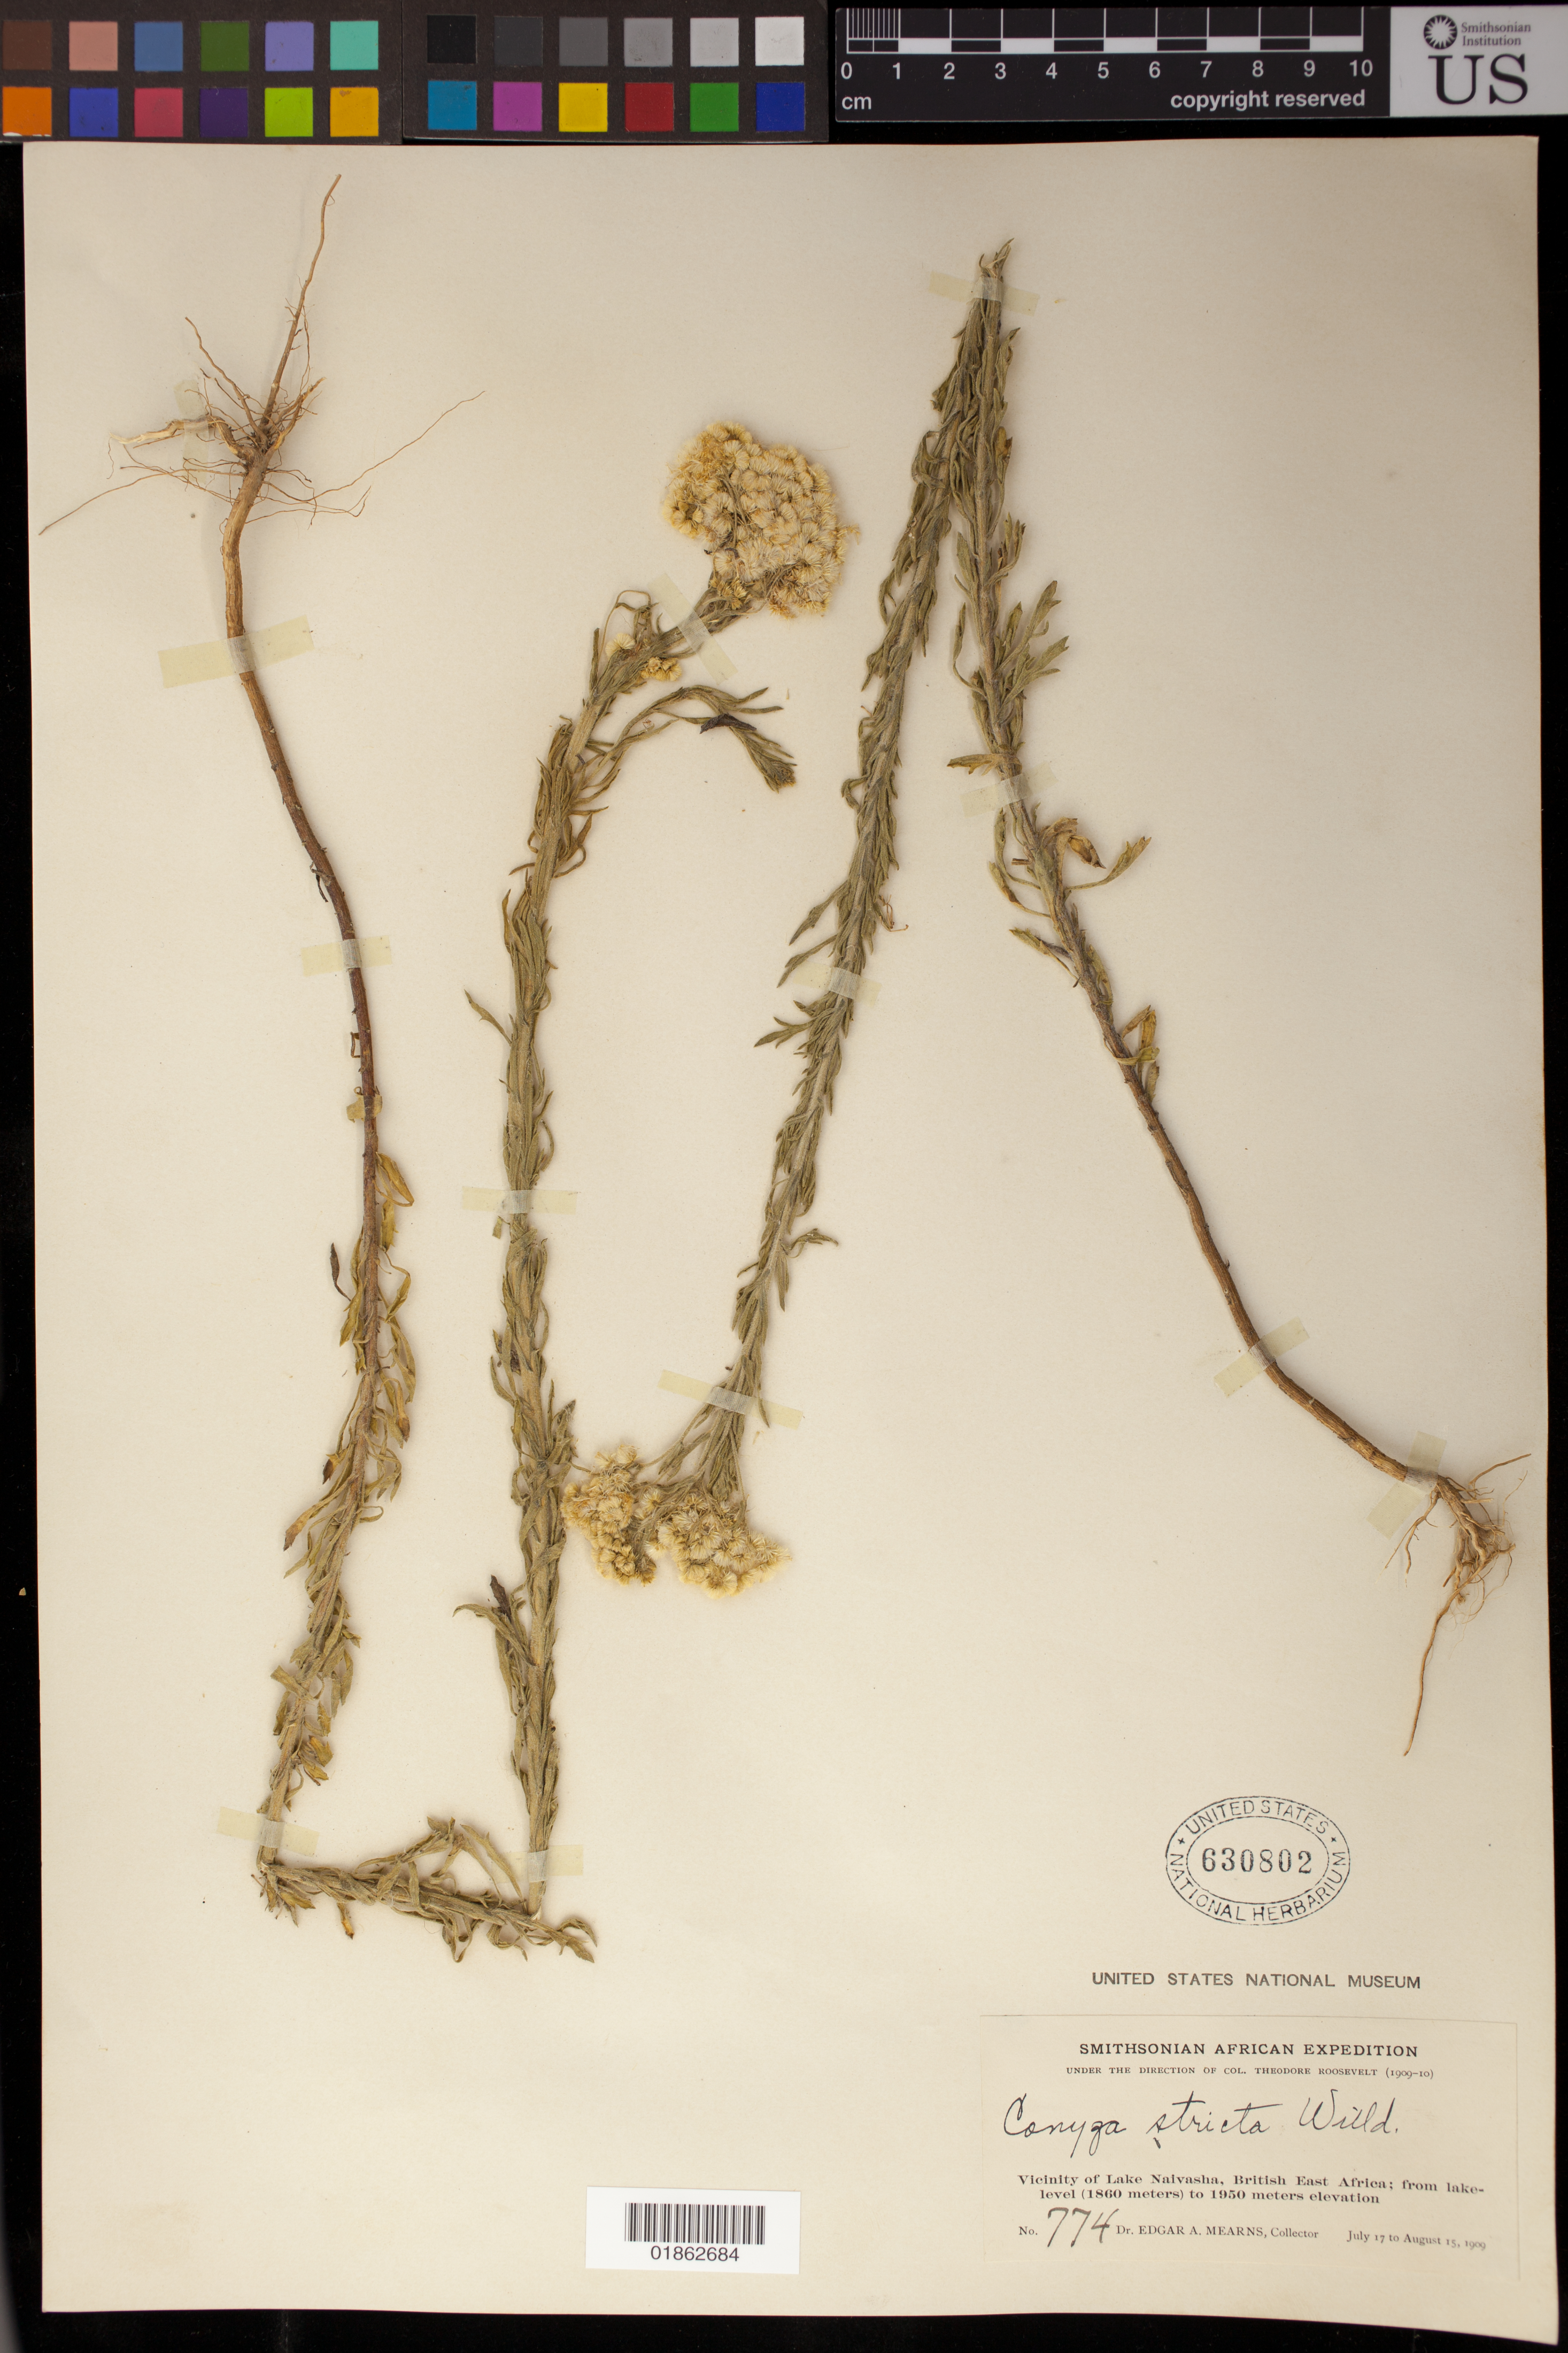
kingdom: Plantae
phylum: Tracheophyta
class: Magnoliopsida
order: Asterales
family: Asteraceae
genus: Conyza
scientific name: Conyza stricta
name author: (Chodat) Willd.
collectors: E. A. Mearns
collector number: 774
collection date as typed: July 17 to August 15, 1909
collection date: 1909-07-17/1909-08-15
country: Kenya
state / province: Nakuru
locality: Vicinity of Lake Naivasha, British East Africa.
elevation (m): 1860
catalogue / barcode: US 630802